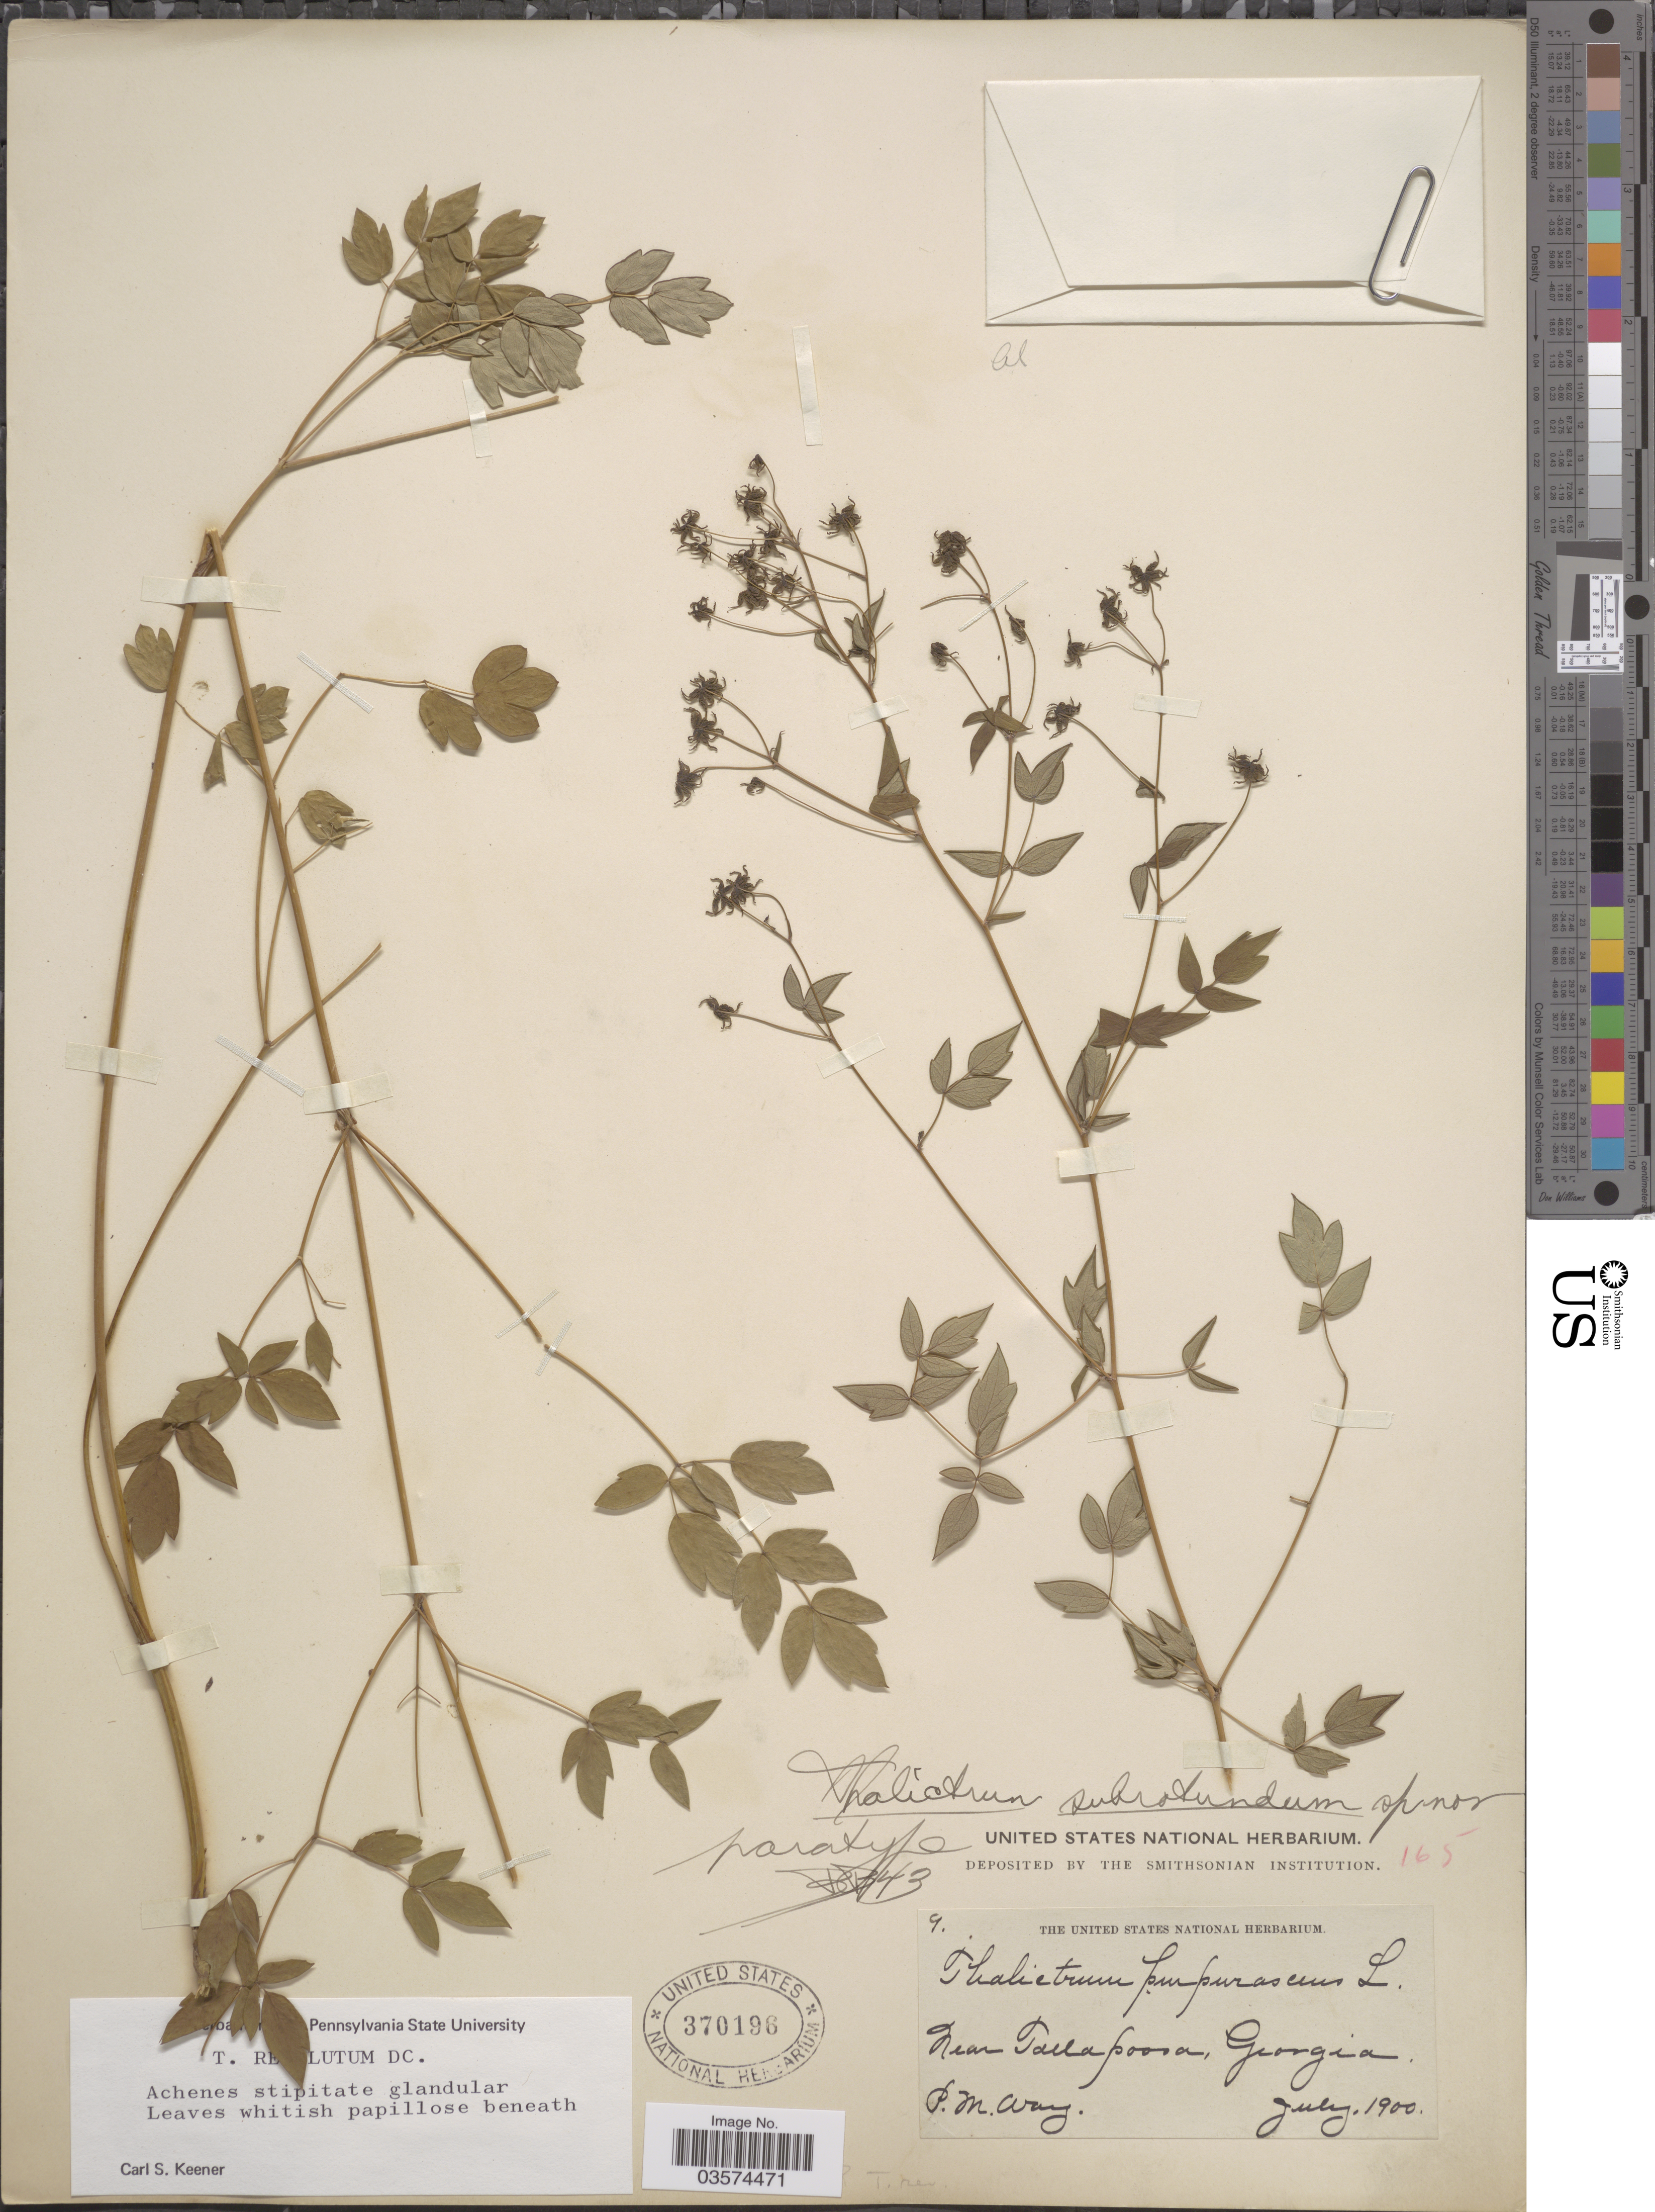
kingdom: Plantae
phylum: Tracheophyta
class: Magnoliopsida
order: Ranunculales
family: Ranunculaceae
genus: Thalictrum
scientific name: Thalictrum amphibolum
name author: Greene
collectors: P. Way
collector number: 9*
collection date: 1900-07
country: United States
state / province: Georgia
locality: Near Tallapoosa.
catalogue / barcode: US 370196